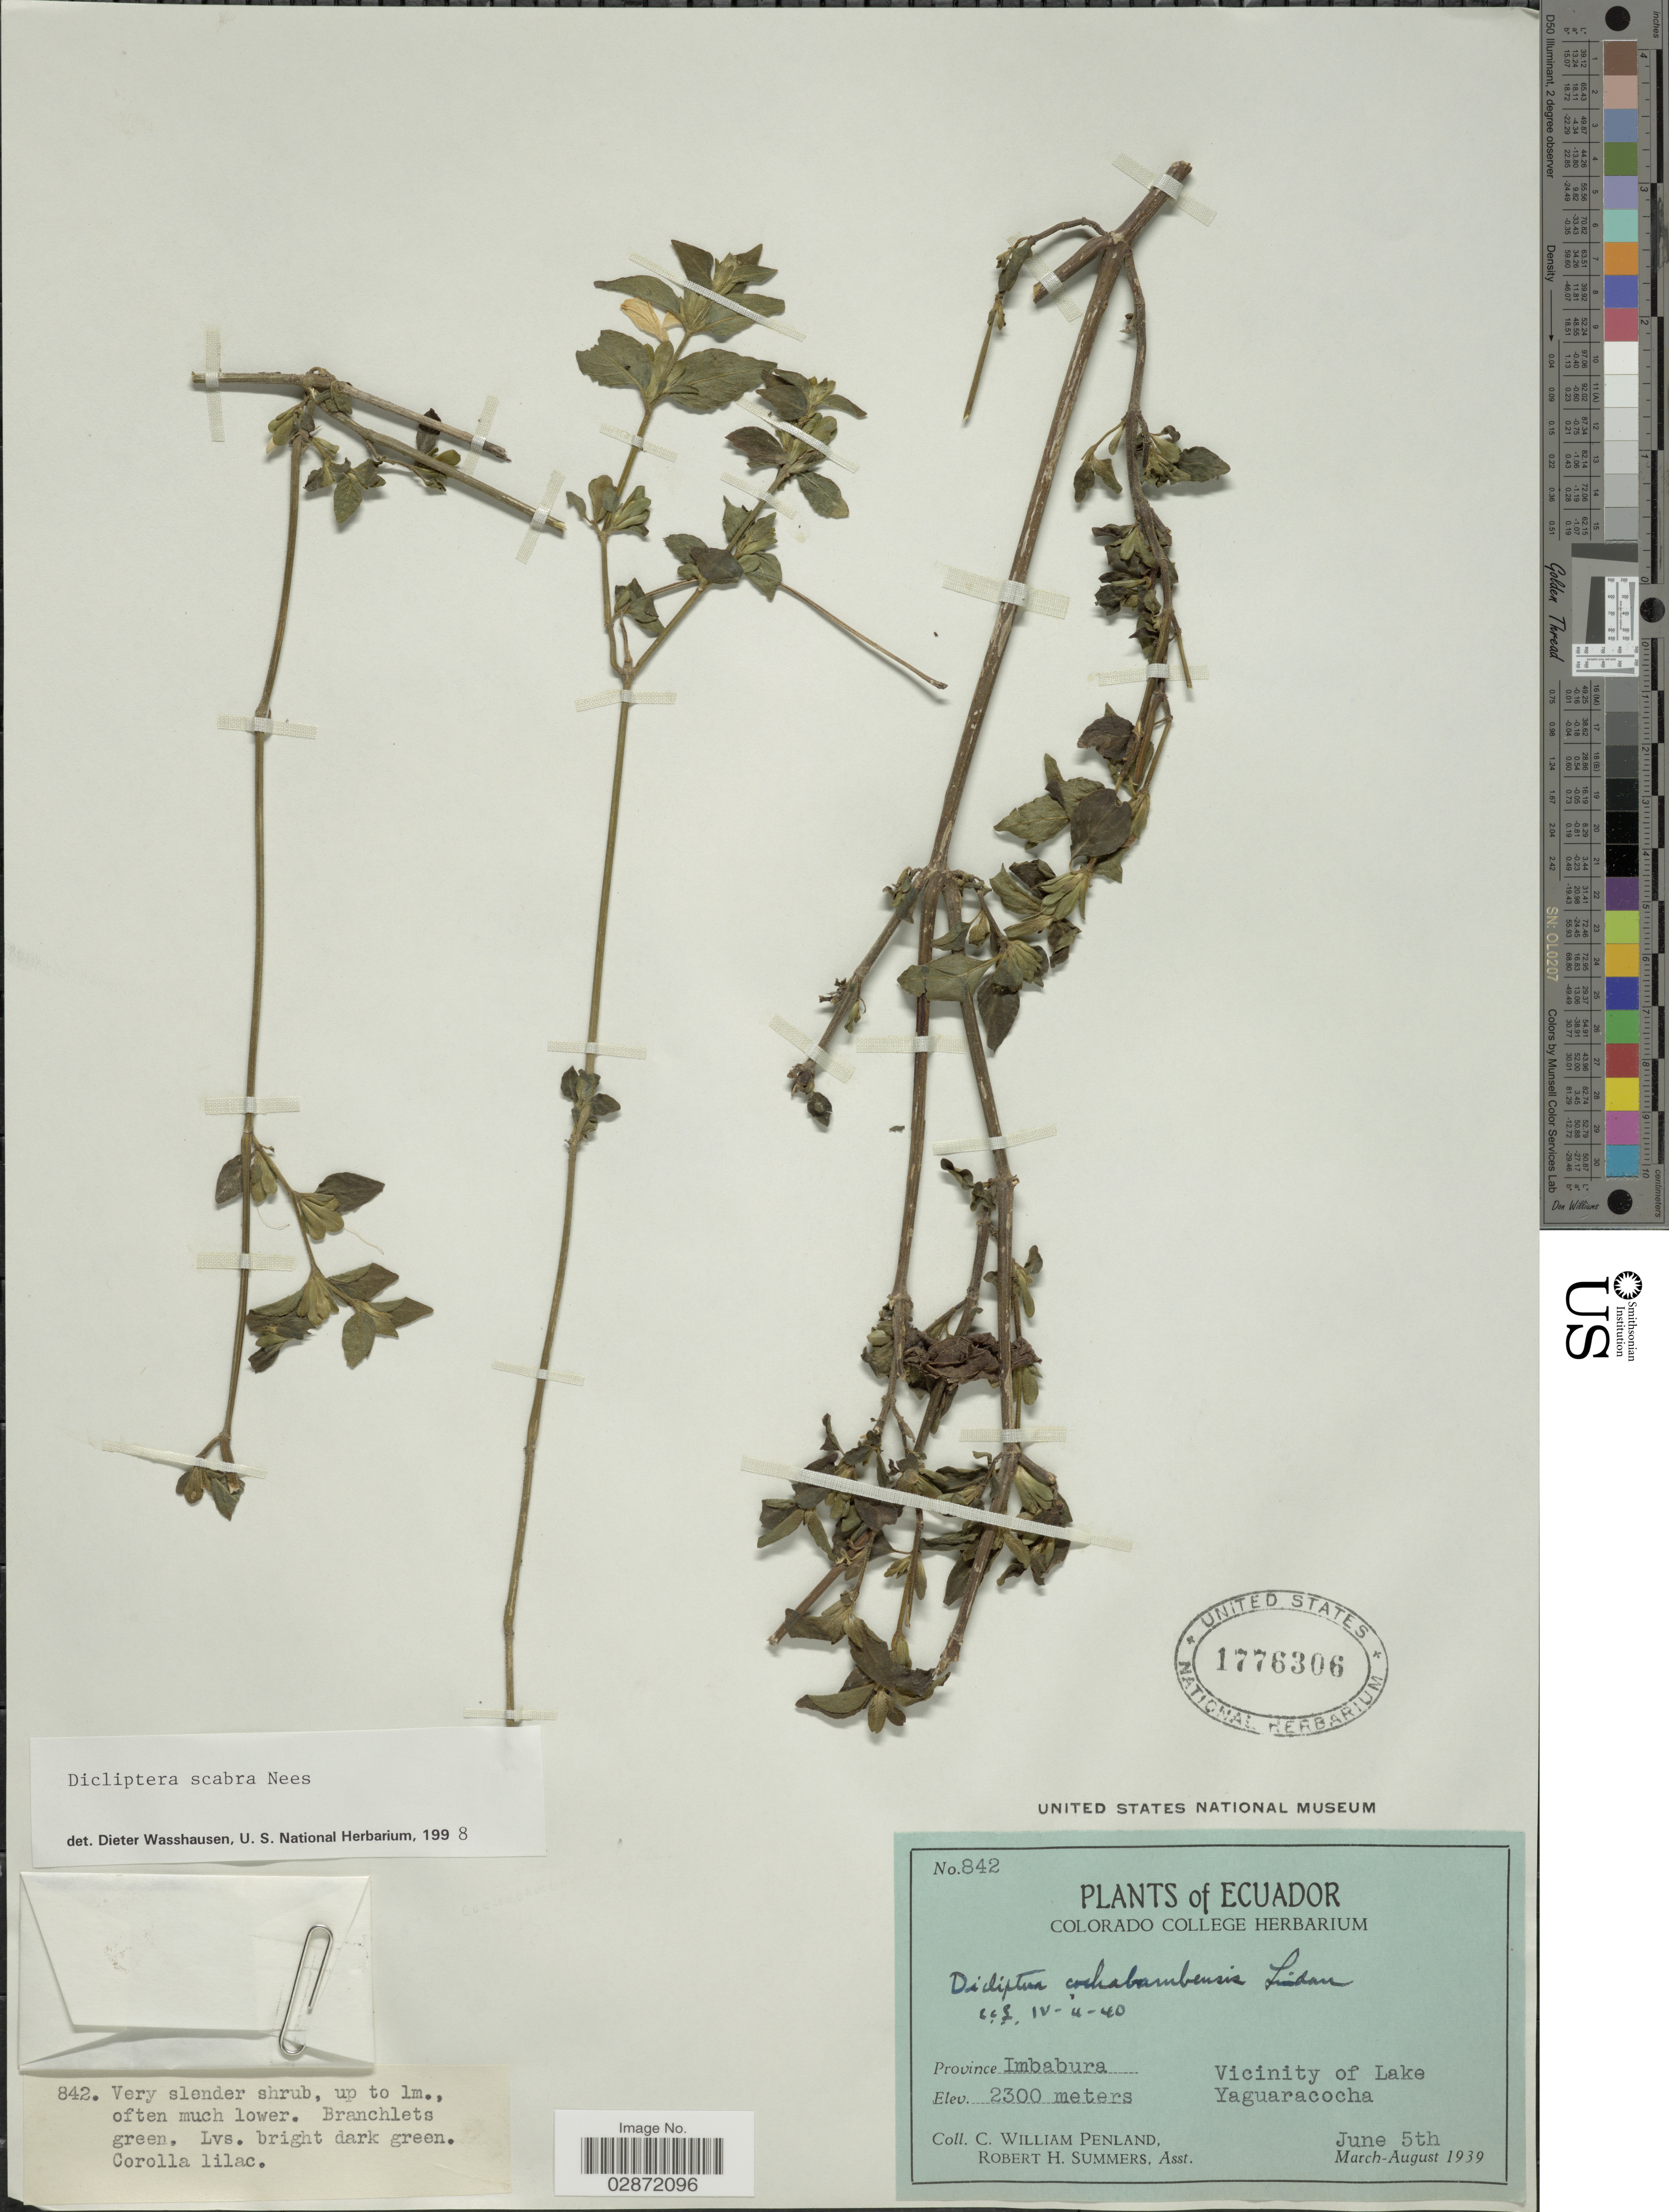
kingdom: Plantae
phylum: Tracheophyta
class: Magnoliopsida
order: Lamiales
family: Acanthaceae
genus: Dicliptera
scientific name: Dicliptera scabra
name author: Nees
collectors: C. W. Penland & R. Summers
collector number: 842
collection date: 1939-06-05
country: Ecuador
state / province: Imbabura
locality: Province Imbabura. Vicinity of Lake Yaguaracocha.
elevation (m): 2300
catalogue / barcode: US 1776306